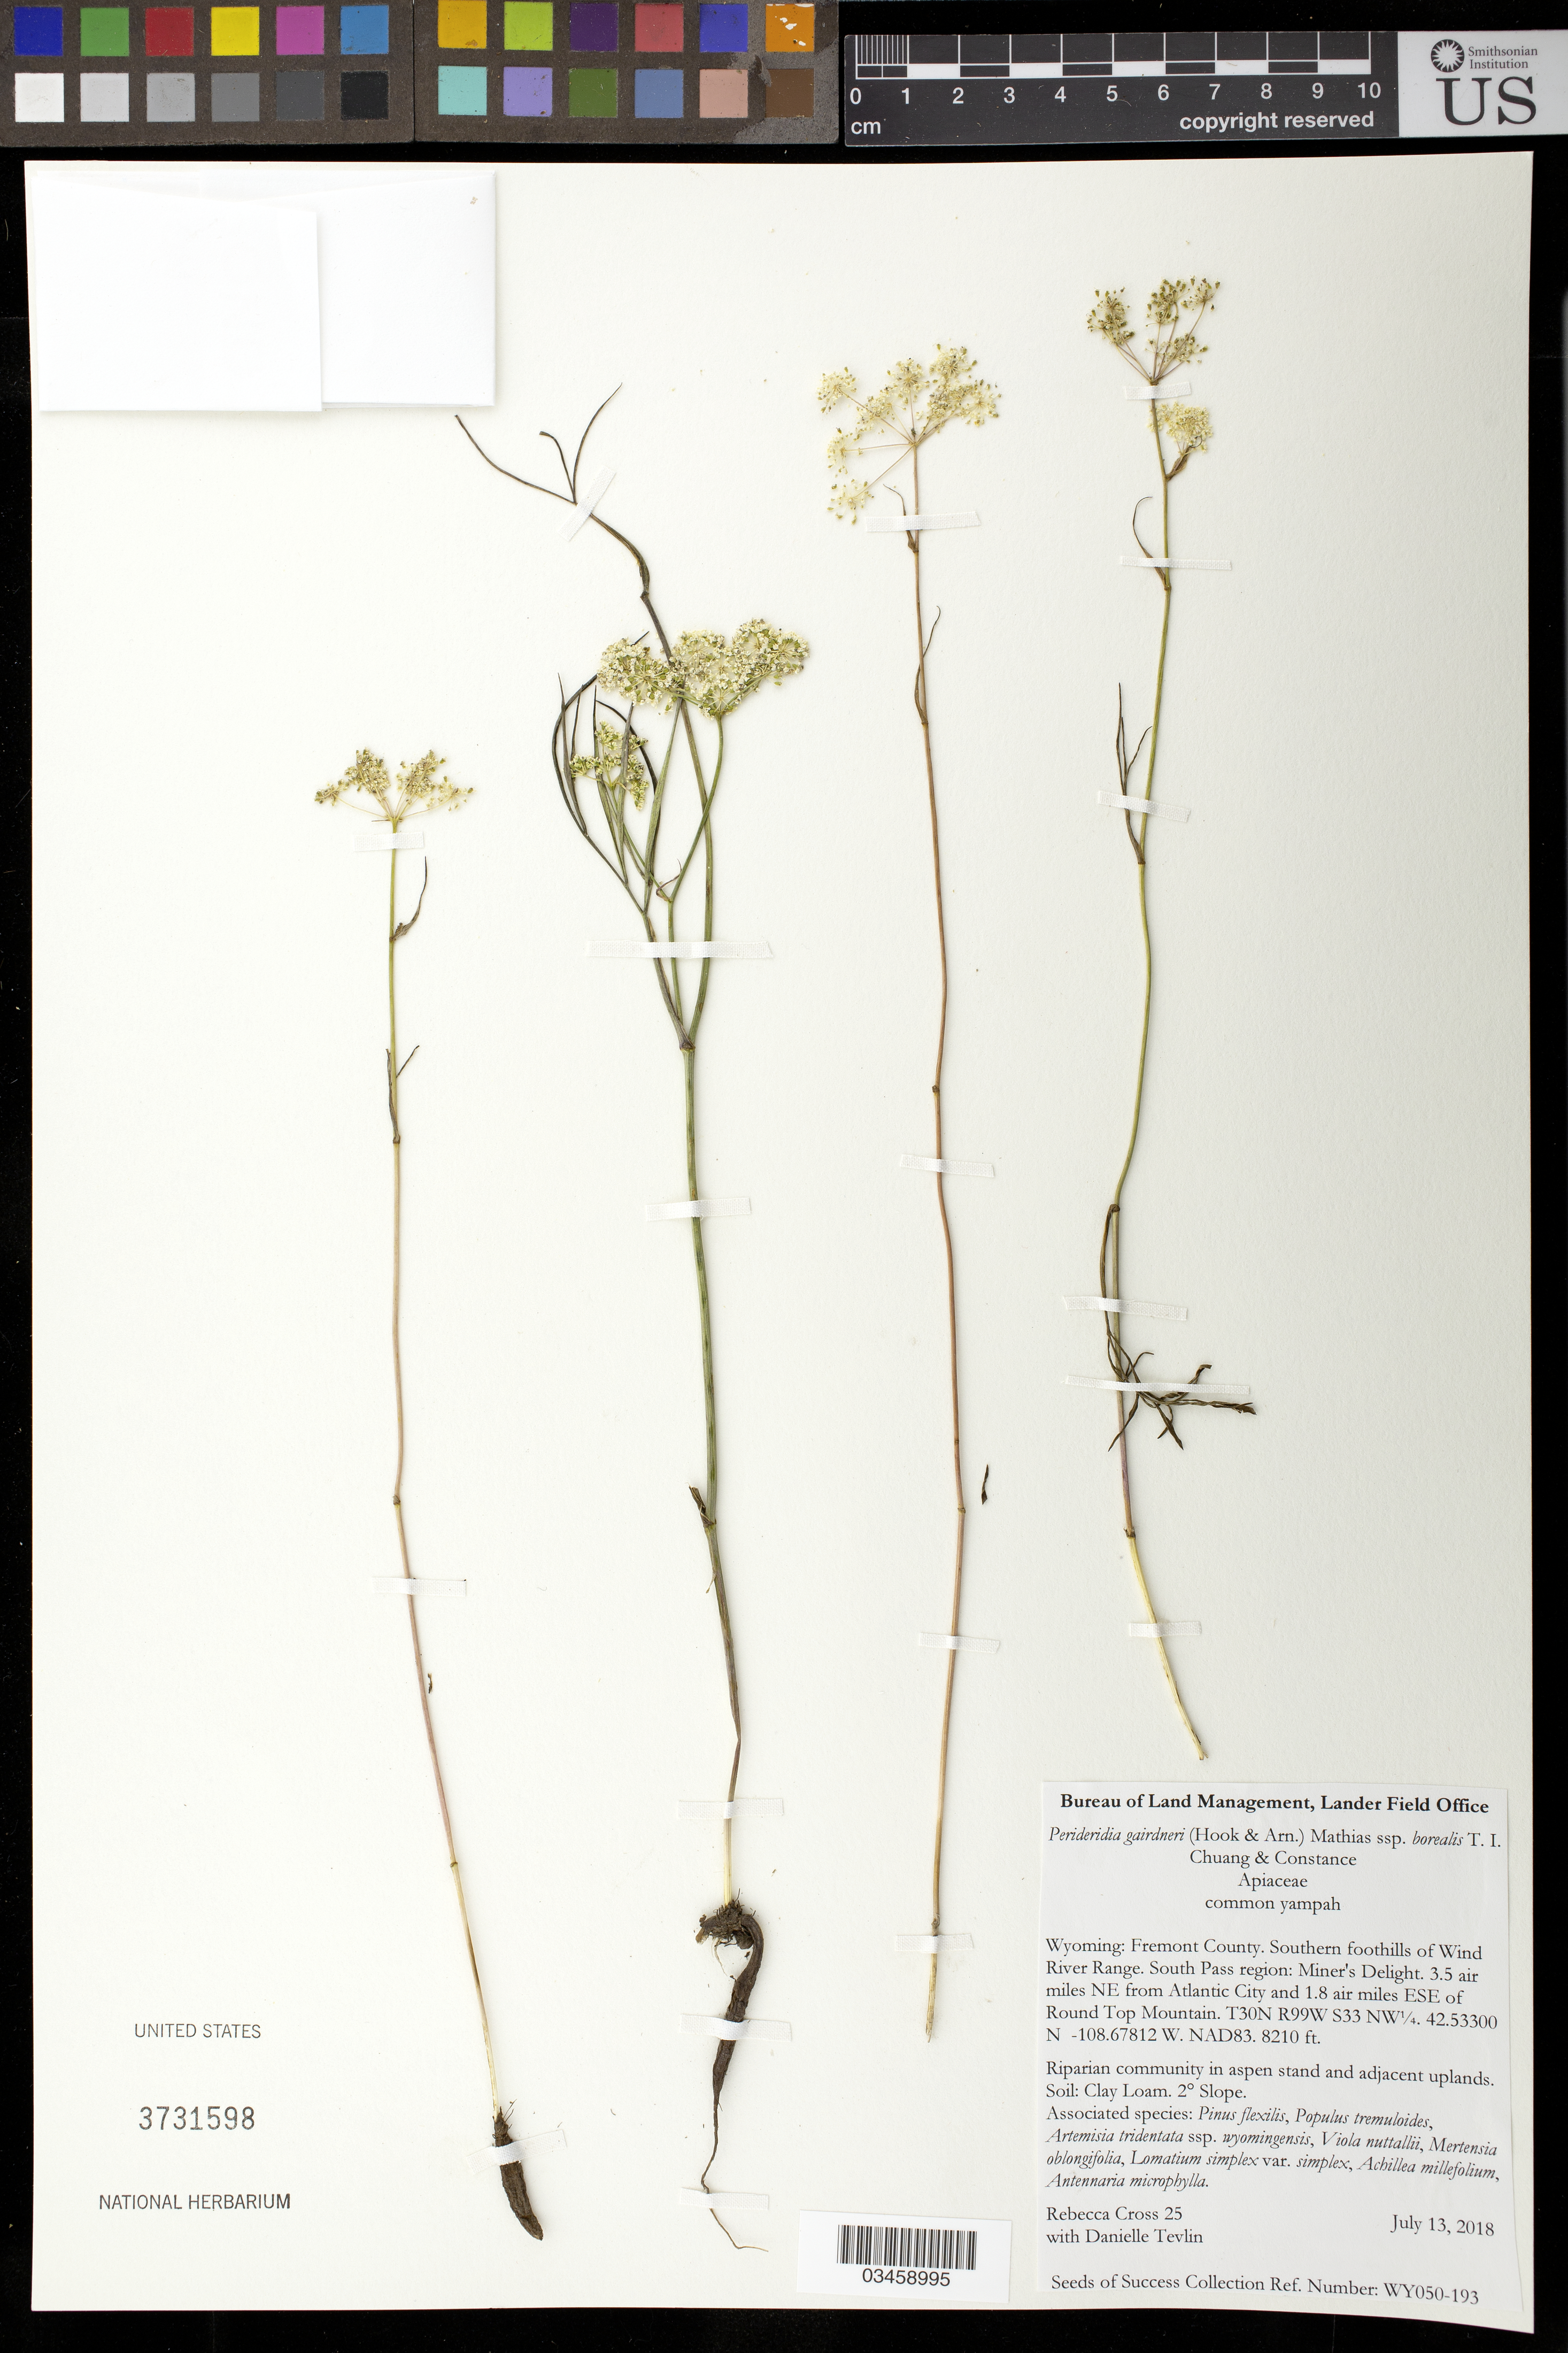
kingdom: Plantae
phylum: Tracheophyta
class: Magnoliopsida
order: Apiales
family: Apiaceae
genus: Perideridia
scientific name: Perideridia gairdneri subsp. borealis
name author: T.I. Chuang & Constance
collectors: R. Cross & D. Tevlin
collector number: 25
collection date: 2018-07-13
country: United States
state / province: Wyoming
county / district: Fremont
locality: Wind River Range, South Pass region, Miner's Delight. 3.5 air mi. NE from Atlantic City and 1.8 air mi.ESE of Round Top Mt. T30N R99W S33 NE1/4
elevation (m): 2502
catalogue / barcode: US 3731598